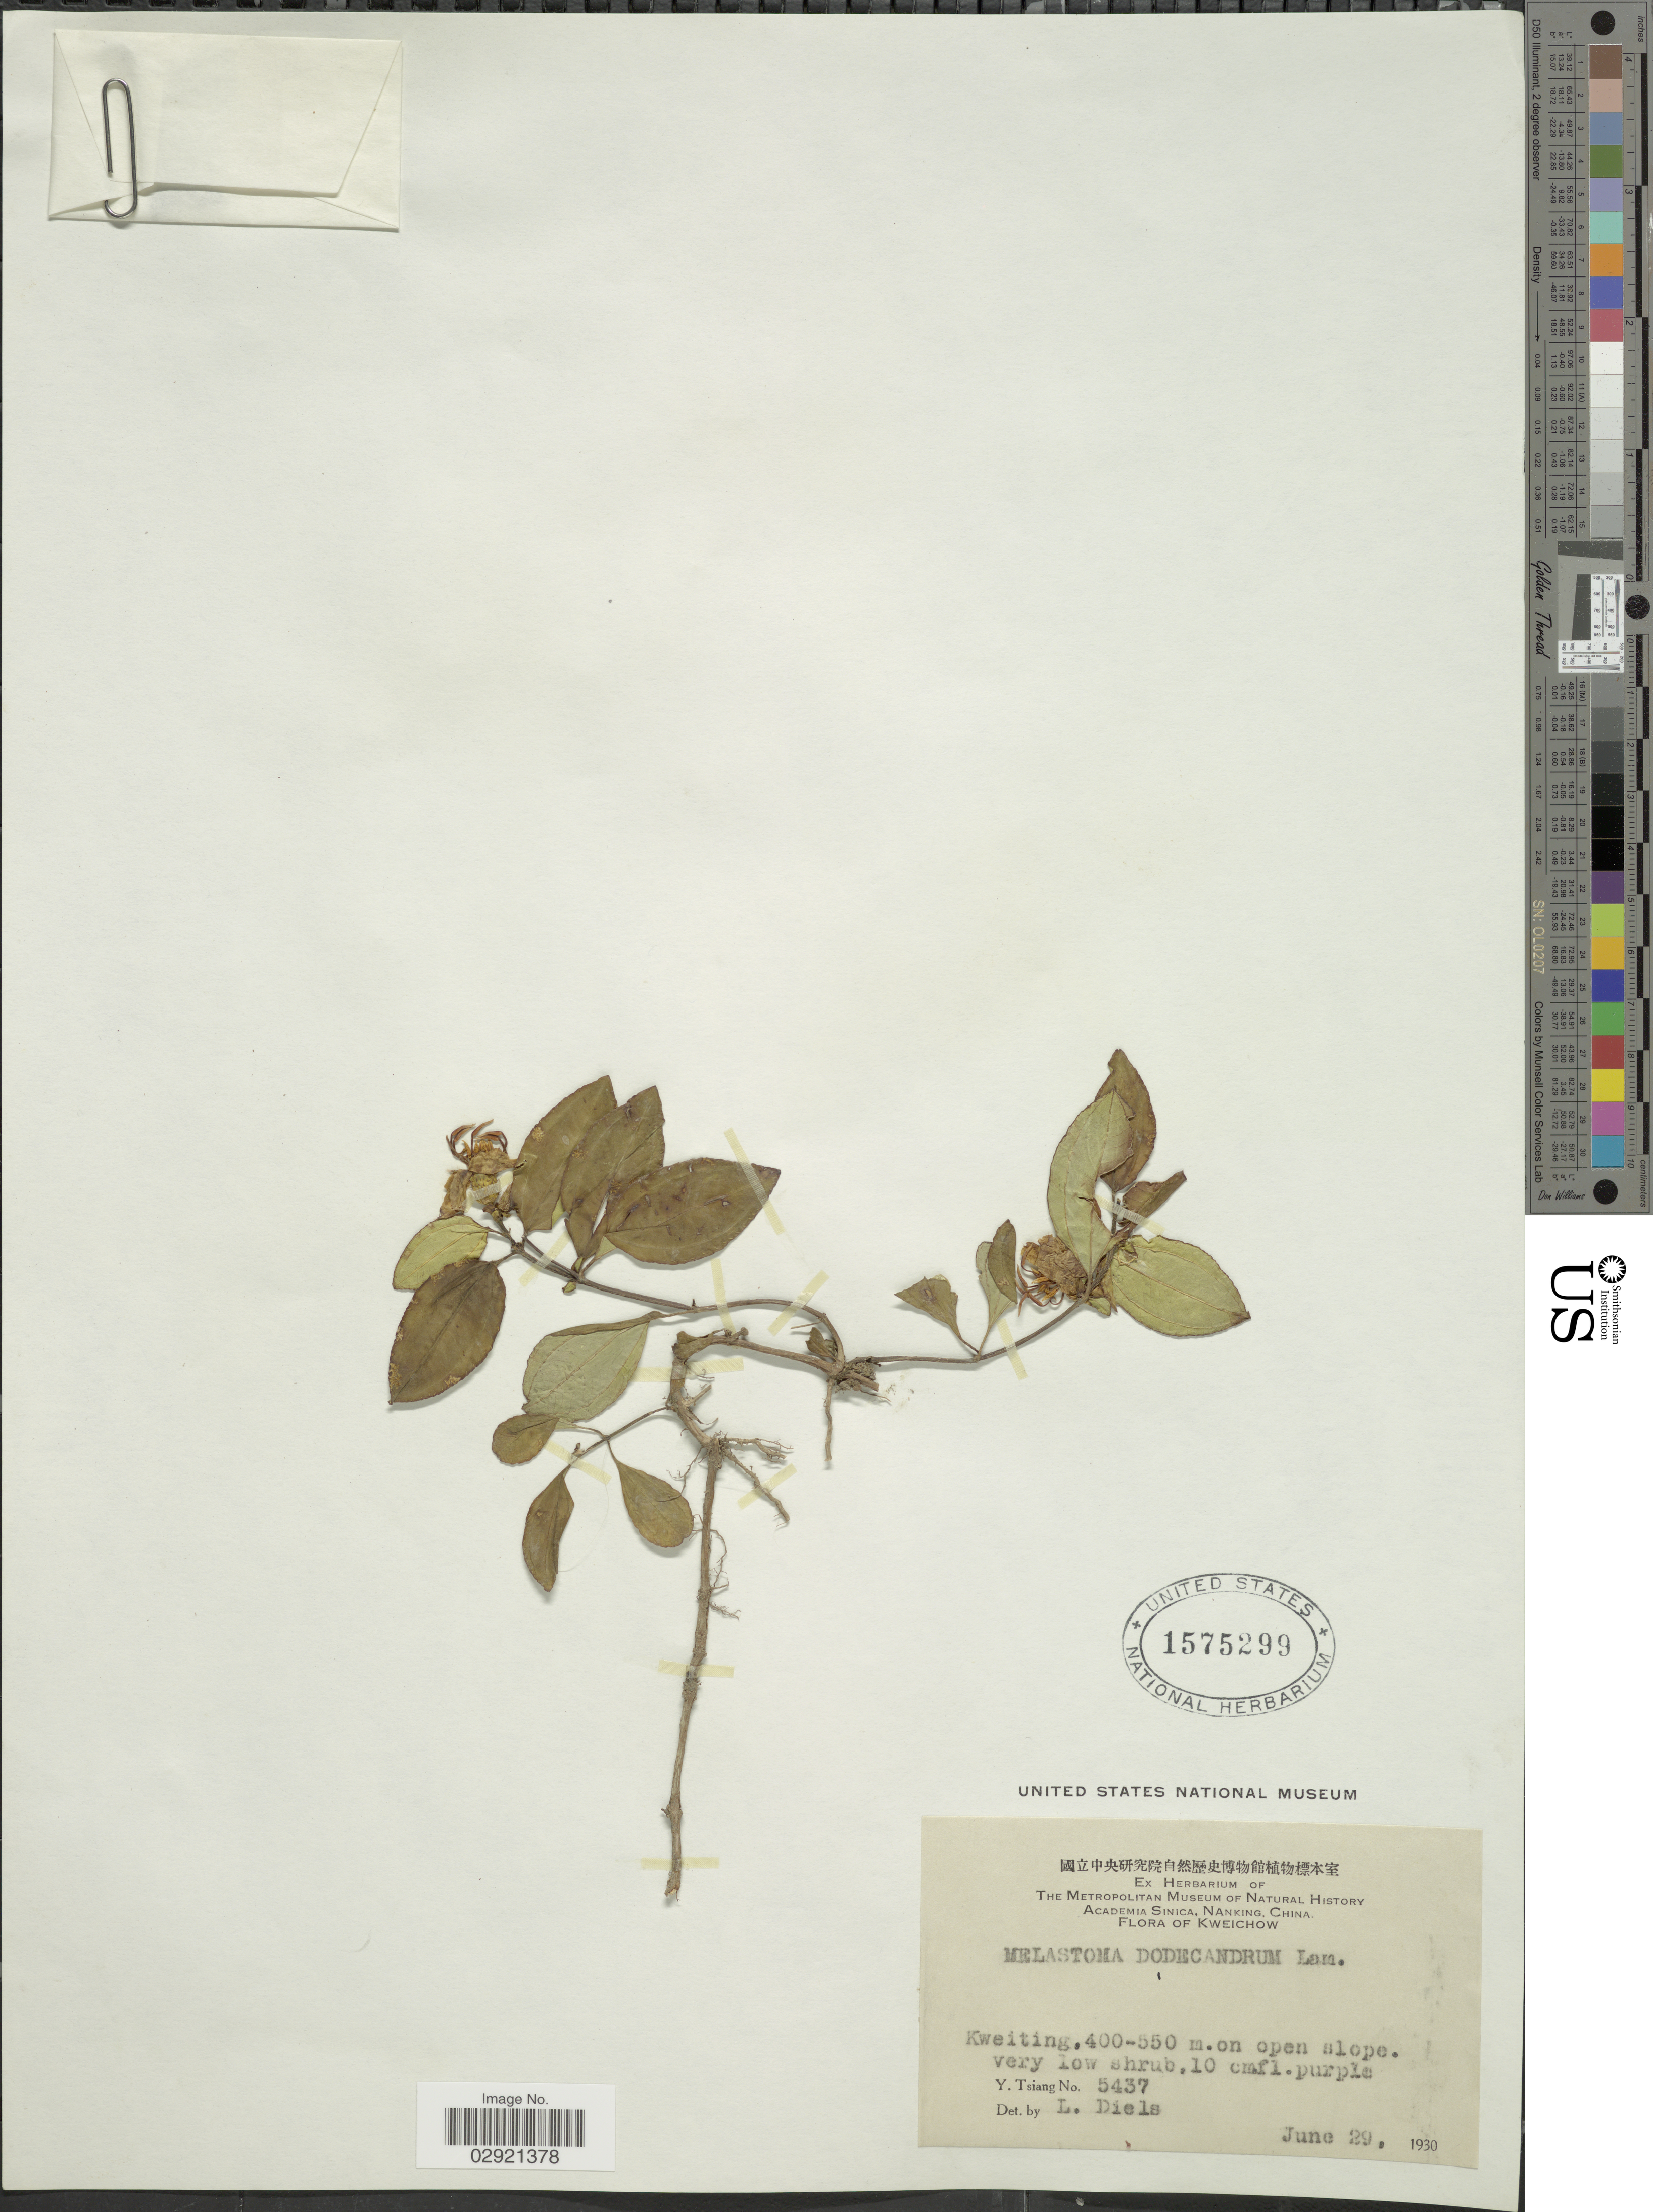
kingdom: Plantae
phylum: Tracheophyta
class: Magnoliopsida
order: Myrtales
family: Melastomataceae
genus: Melastoma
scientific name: Melastoma dodecandra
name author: Lour.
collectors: Y. Tsiang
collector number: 5437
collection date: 1930-06-29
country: China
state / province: Guizhou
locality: Kweichow. Kweiting.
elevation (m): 400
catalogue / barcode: US 1575299